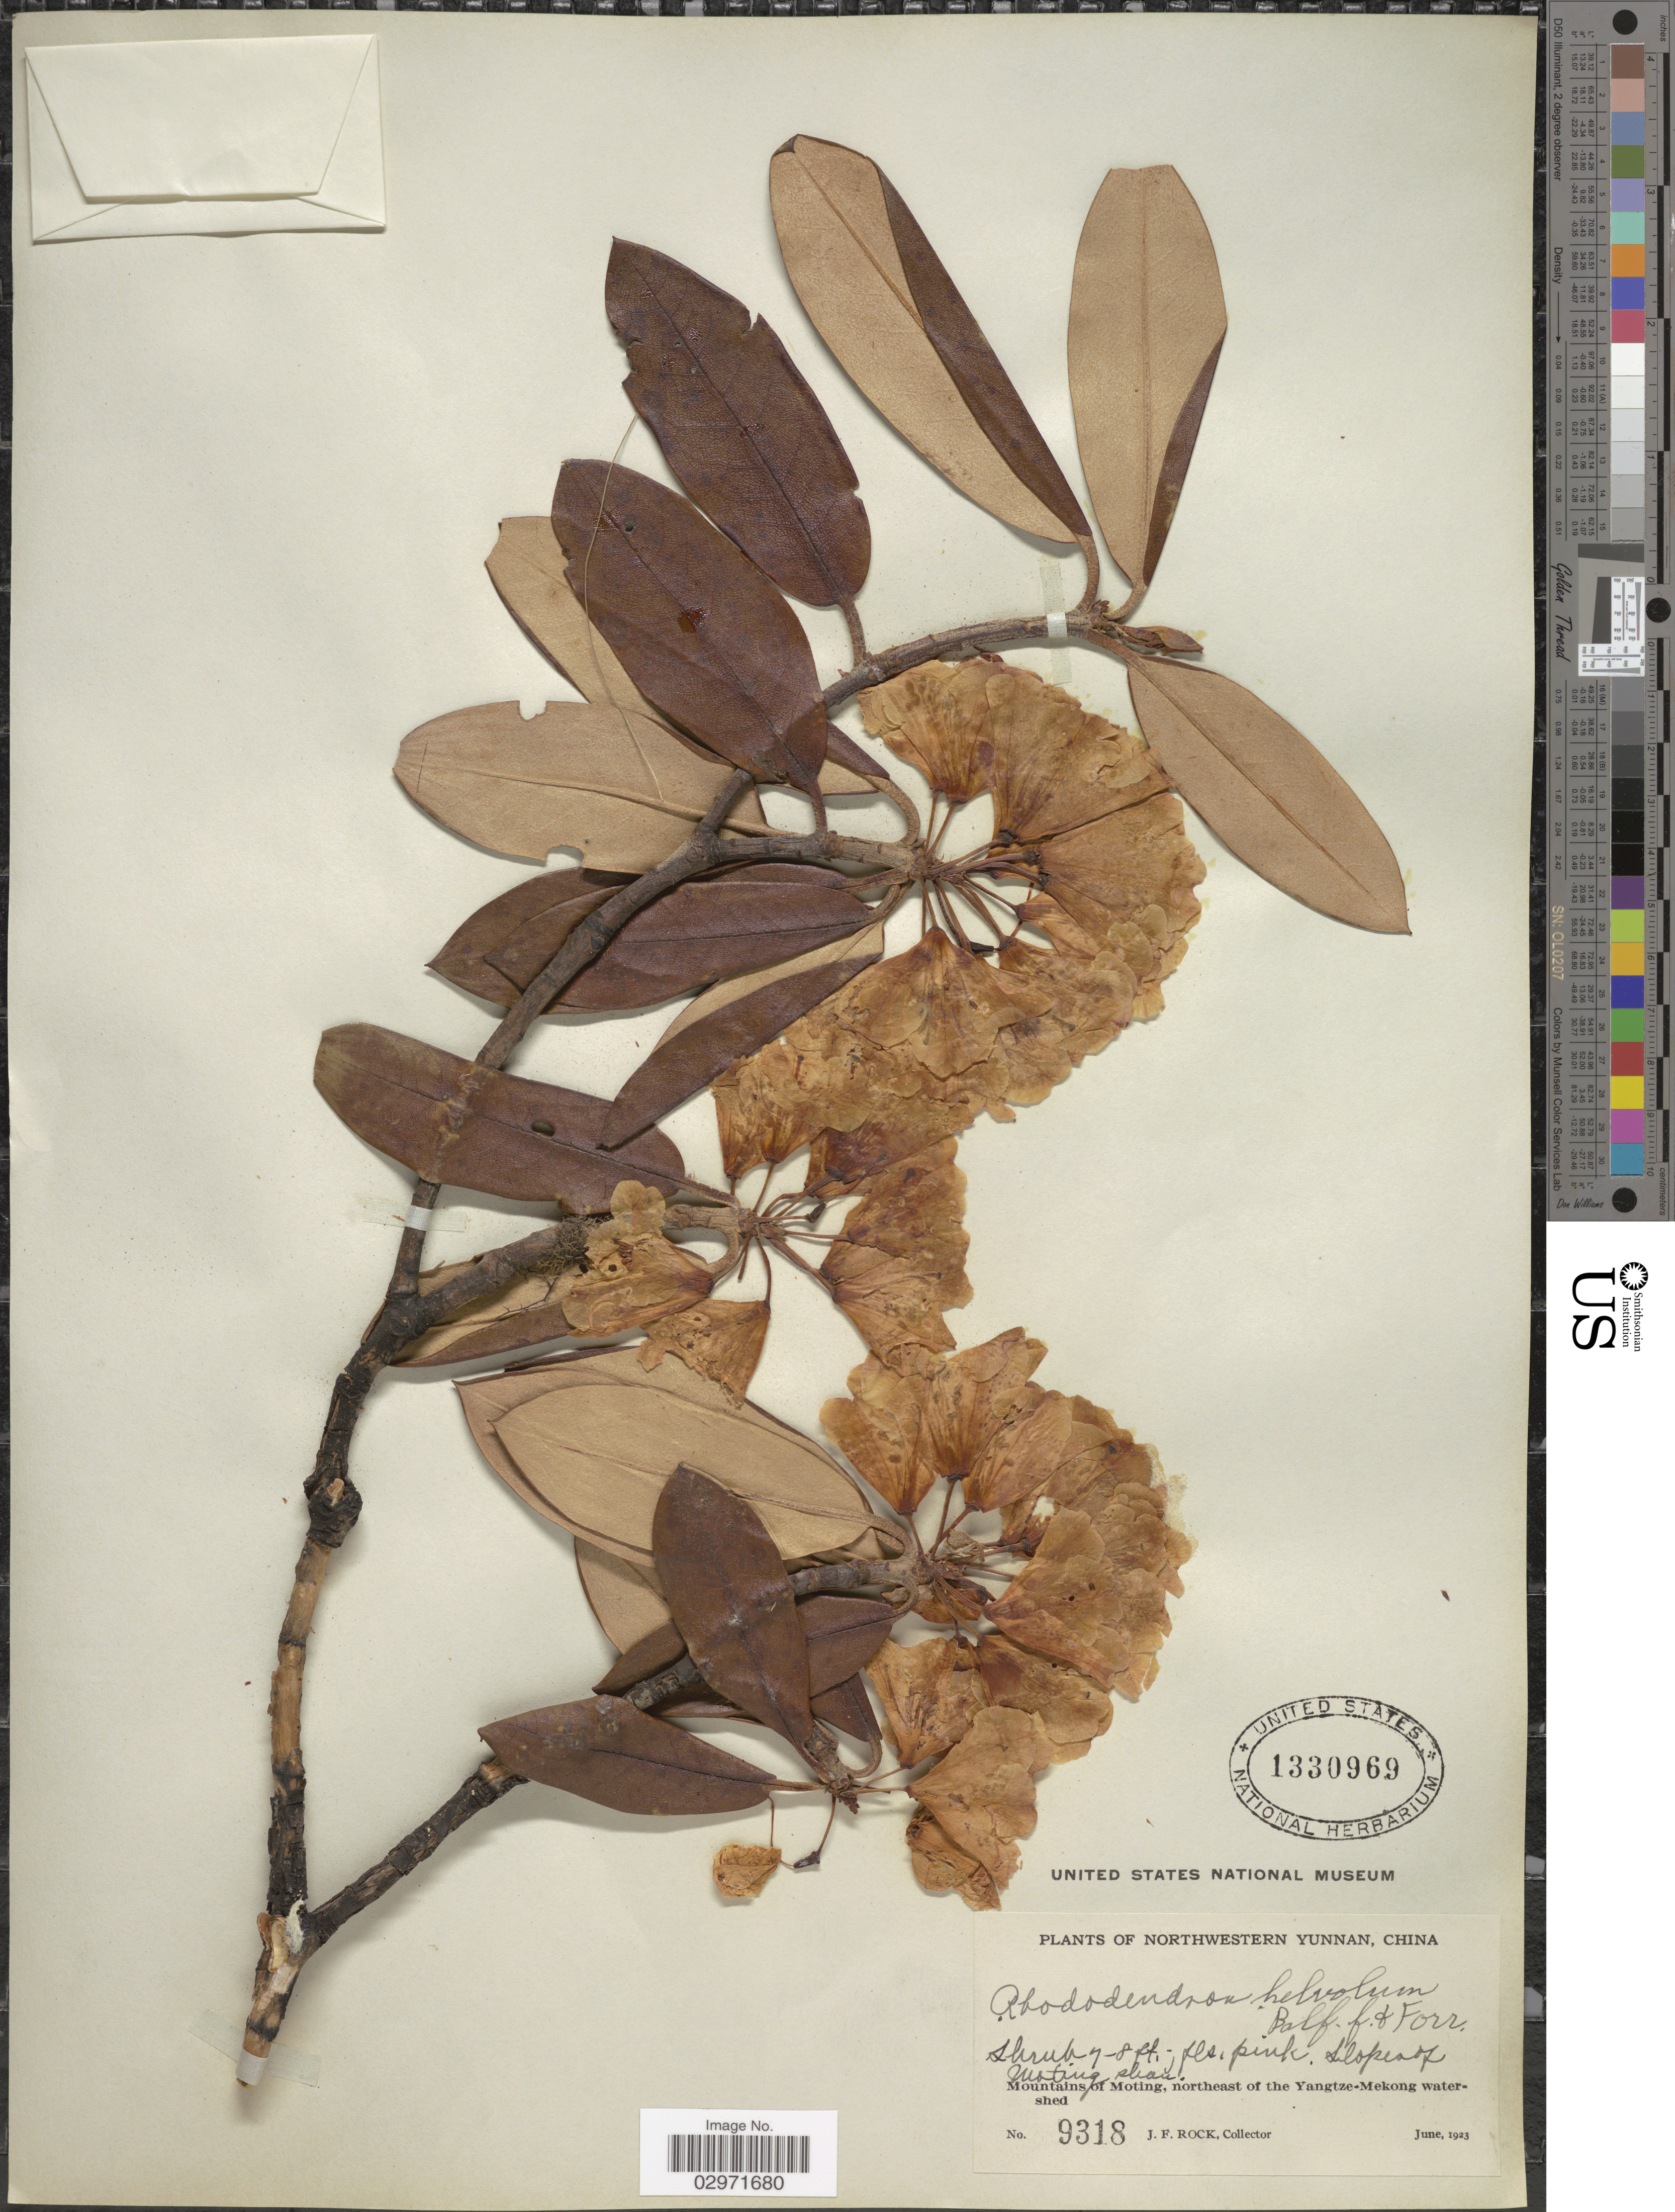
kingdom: Plantae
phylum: Tracheophyta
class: Magnoliopsida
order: Ericales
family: Ericaceae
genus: Rhododendron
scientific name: Rhododendron levistratum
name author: Balf. f. & Forrest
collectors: J. Rock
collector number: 9318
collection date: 1923-06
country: China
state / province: Yunnan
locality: Northwestern Yunnan. Slopes of Moting shan. Mountains of Moting, northeast of the Yangtze-Mekong watershed.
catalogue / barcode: US 1330969